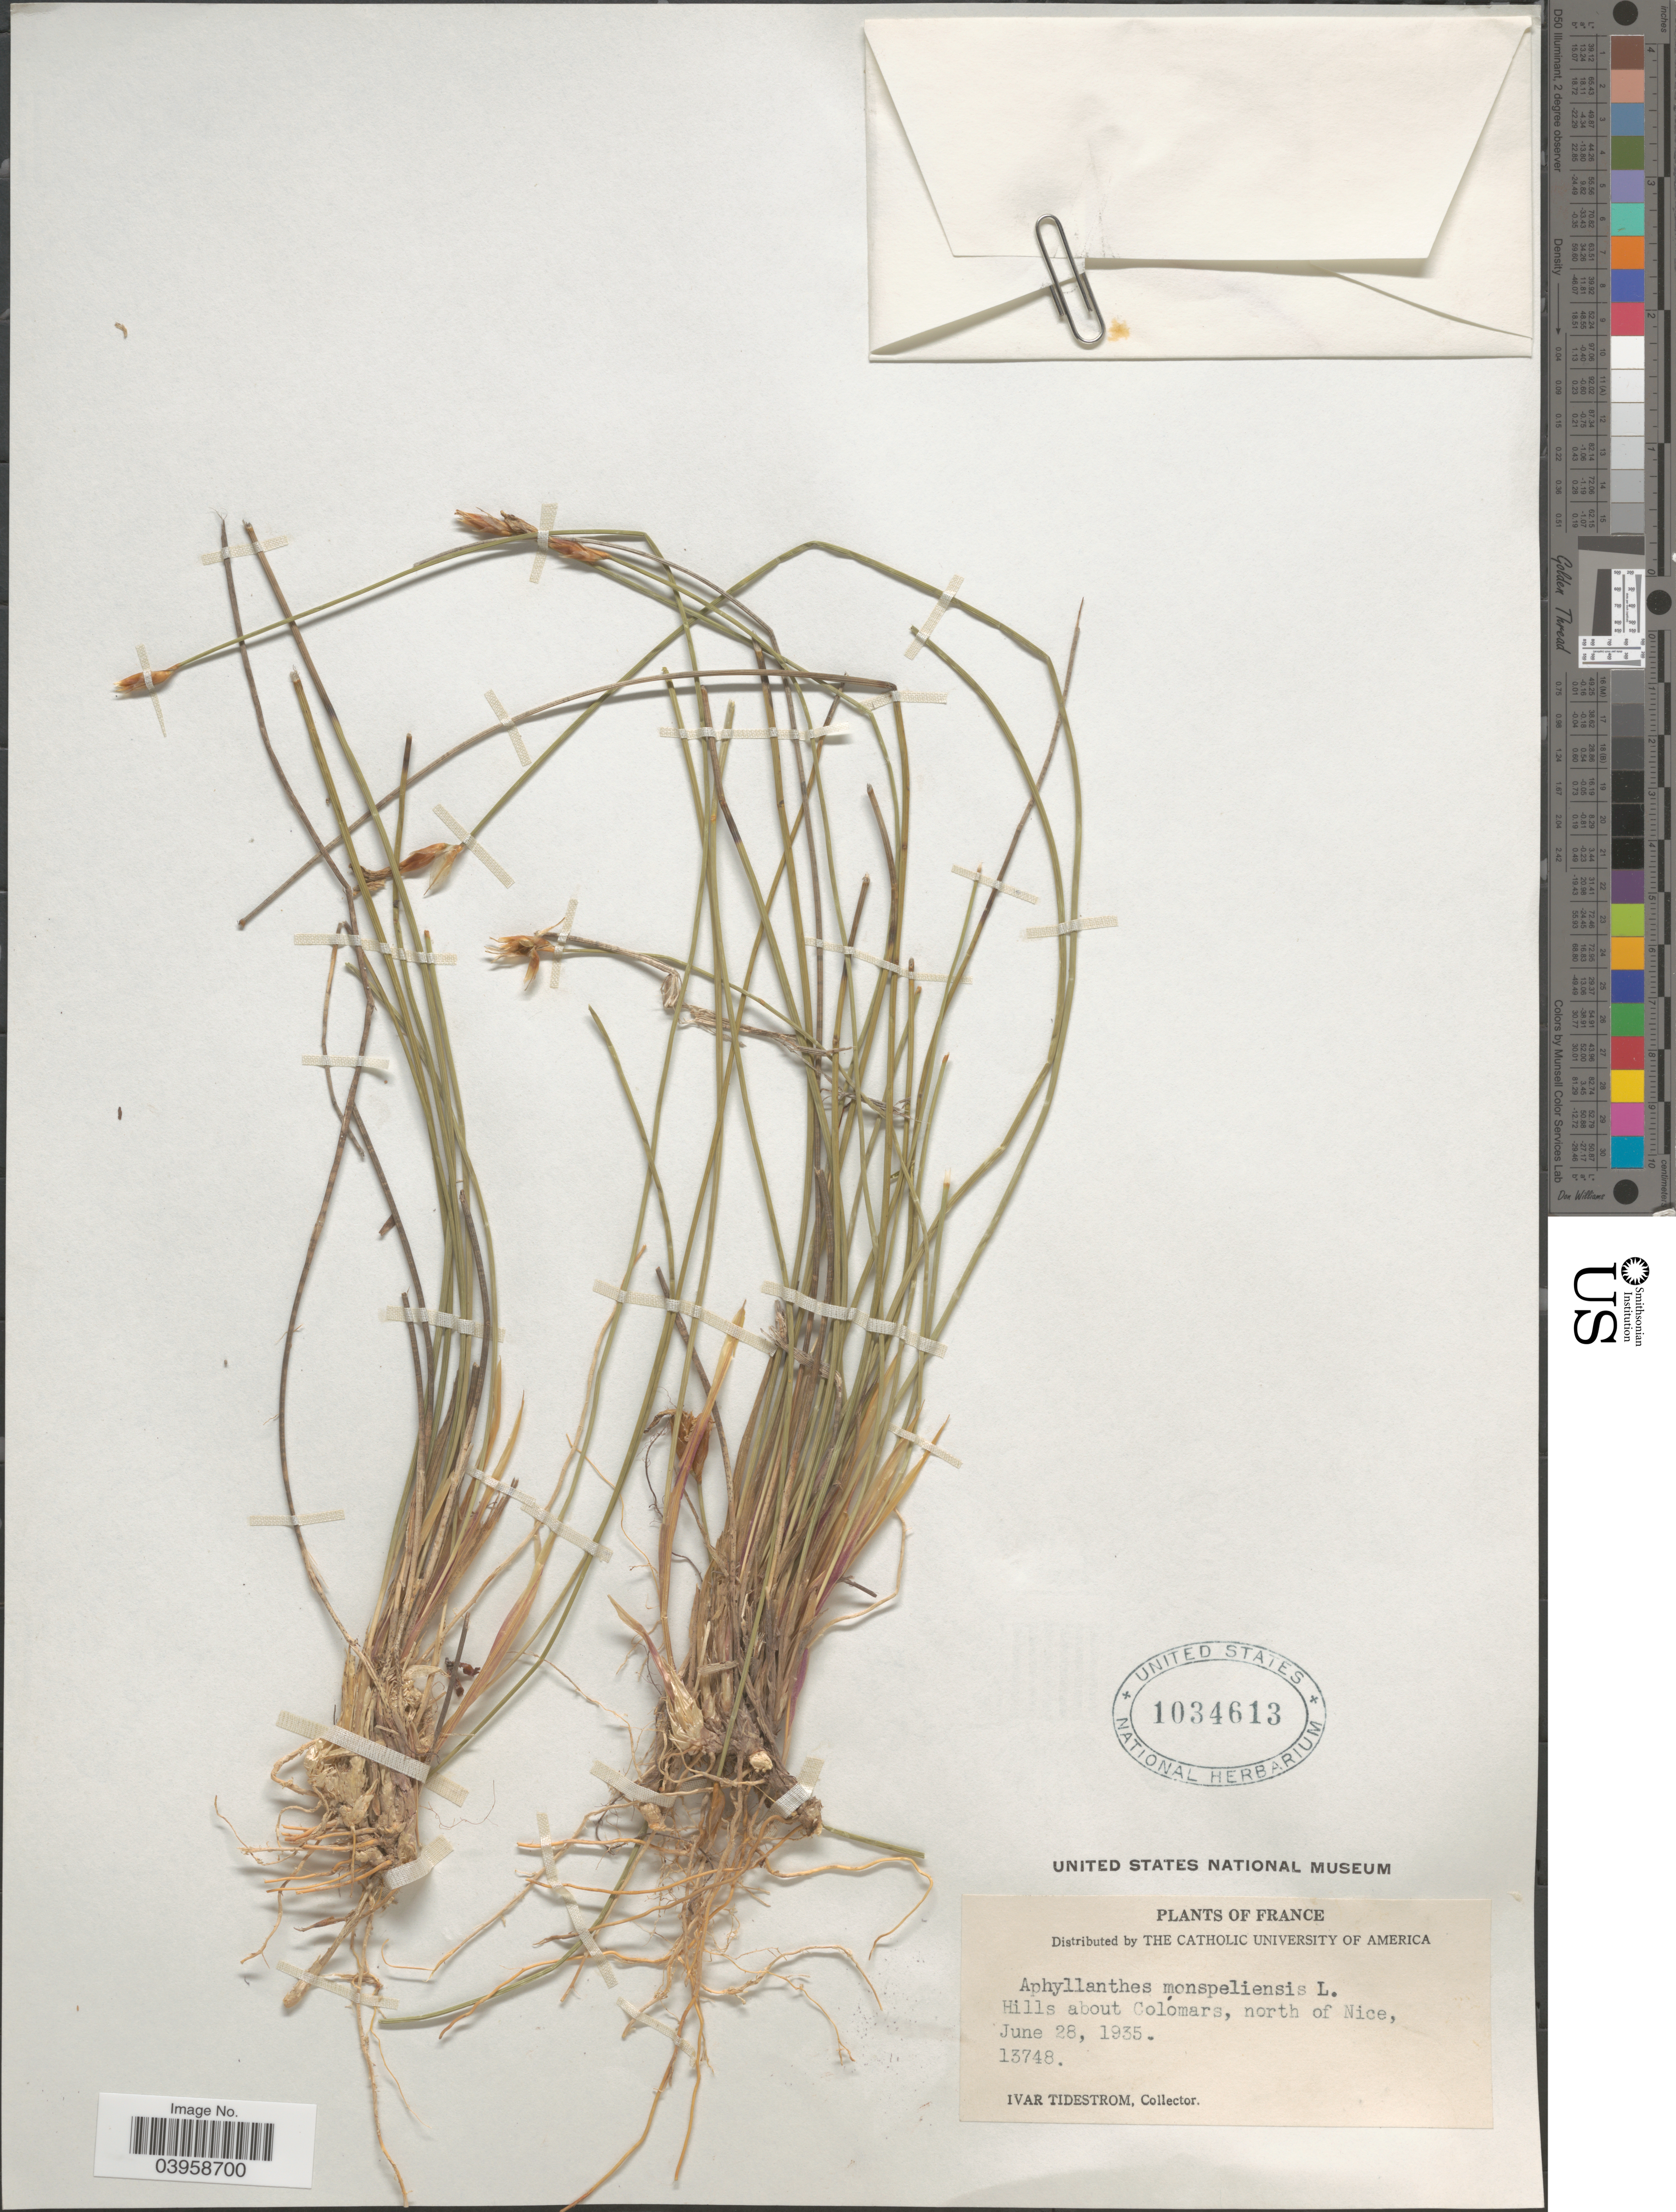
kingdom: Plantae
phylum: Tracheophyta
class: Liliopsida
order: Asparagales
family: Asparagaceae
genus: Aphyllanthes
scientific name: Aphyllanthes monspeliensis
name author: L.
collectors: I. F. Tidestrom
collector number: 13748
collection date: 1935-06-28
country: France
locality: Hills about Colómars, north of Nice.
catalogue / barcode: US 1034613